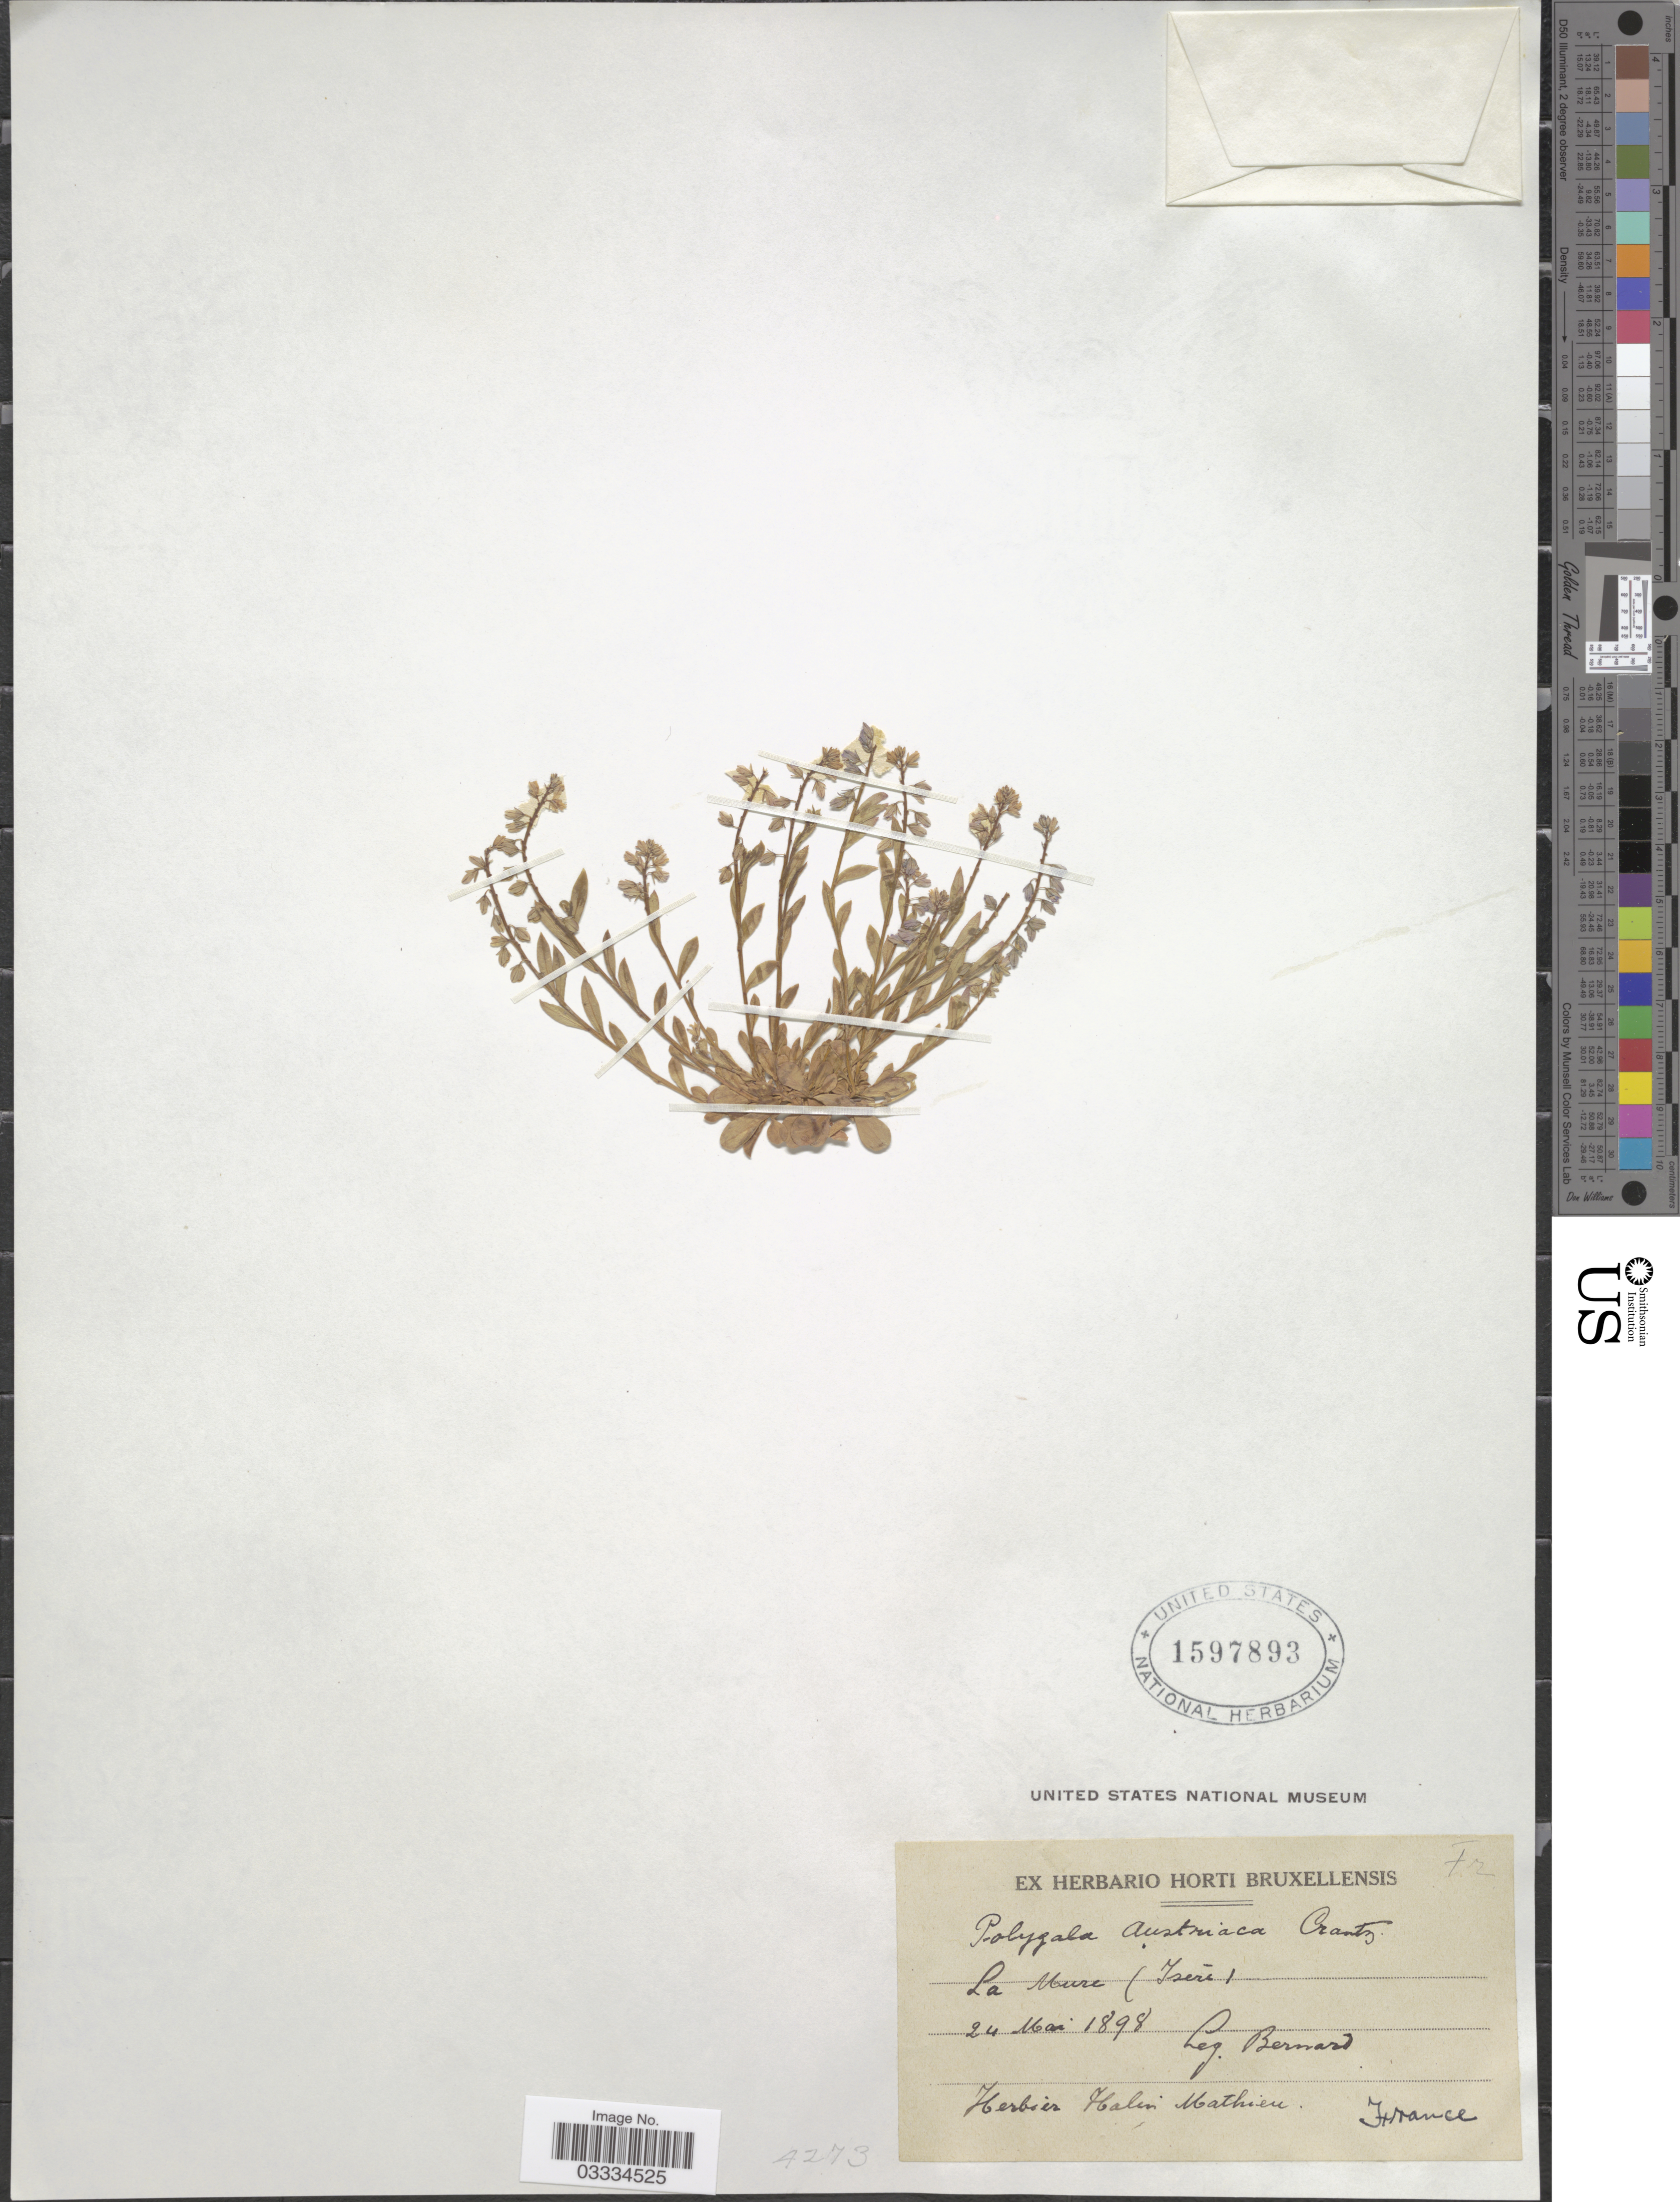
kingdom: Plantae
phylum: Tracheophyta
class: Magnoliopsida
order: Fabales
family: Polygalaceae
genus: Polygala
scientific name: Polygala austriaca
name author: Crantz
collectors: -. Bernard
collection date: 1898-05-24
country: France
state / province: Auvergne-Rhône-Alpes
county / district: Isère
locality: La Mure (Iseré).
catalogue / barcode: US 1597893